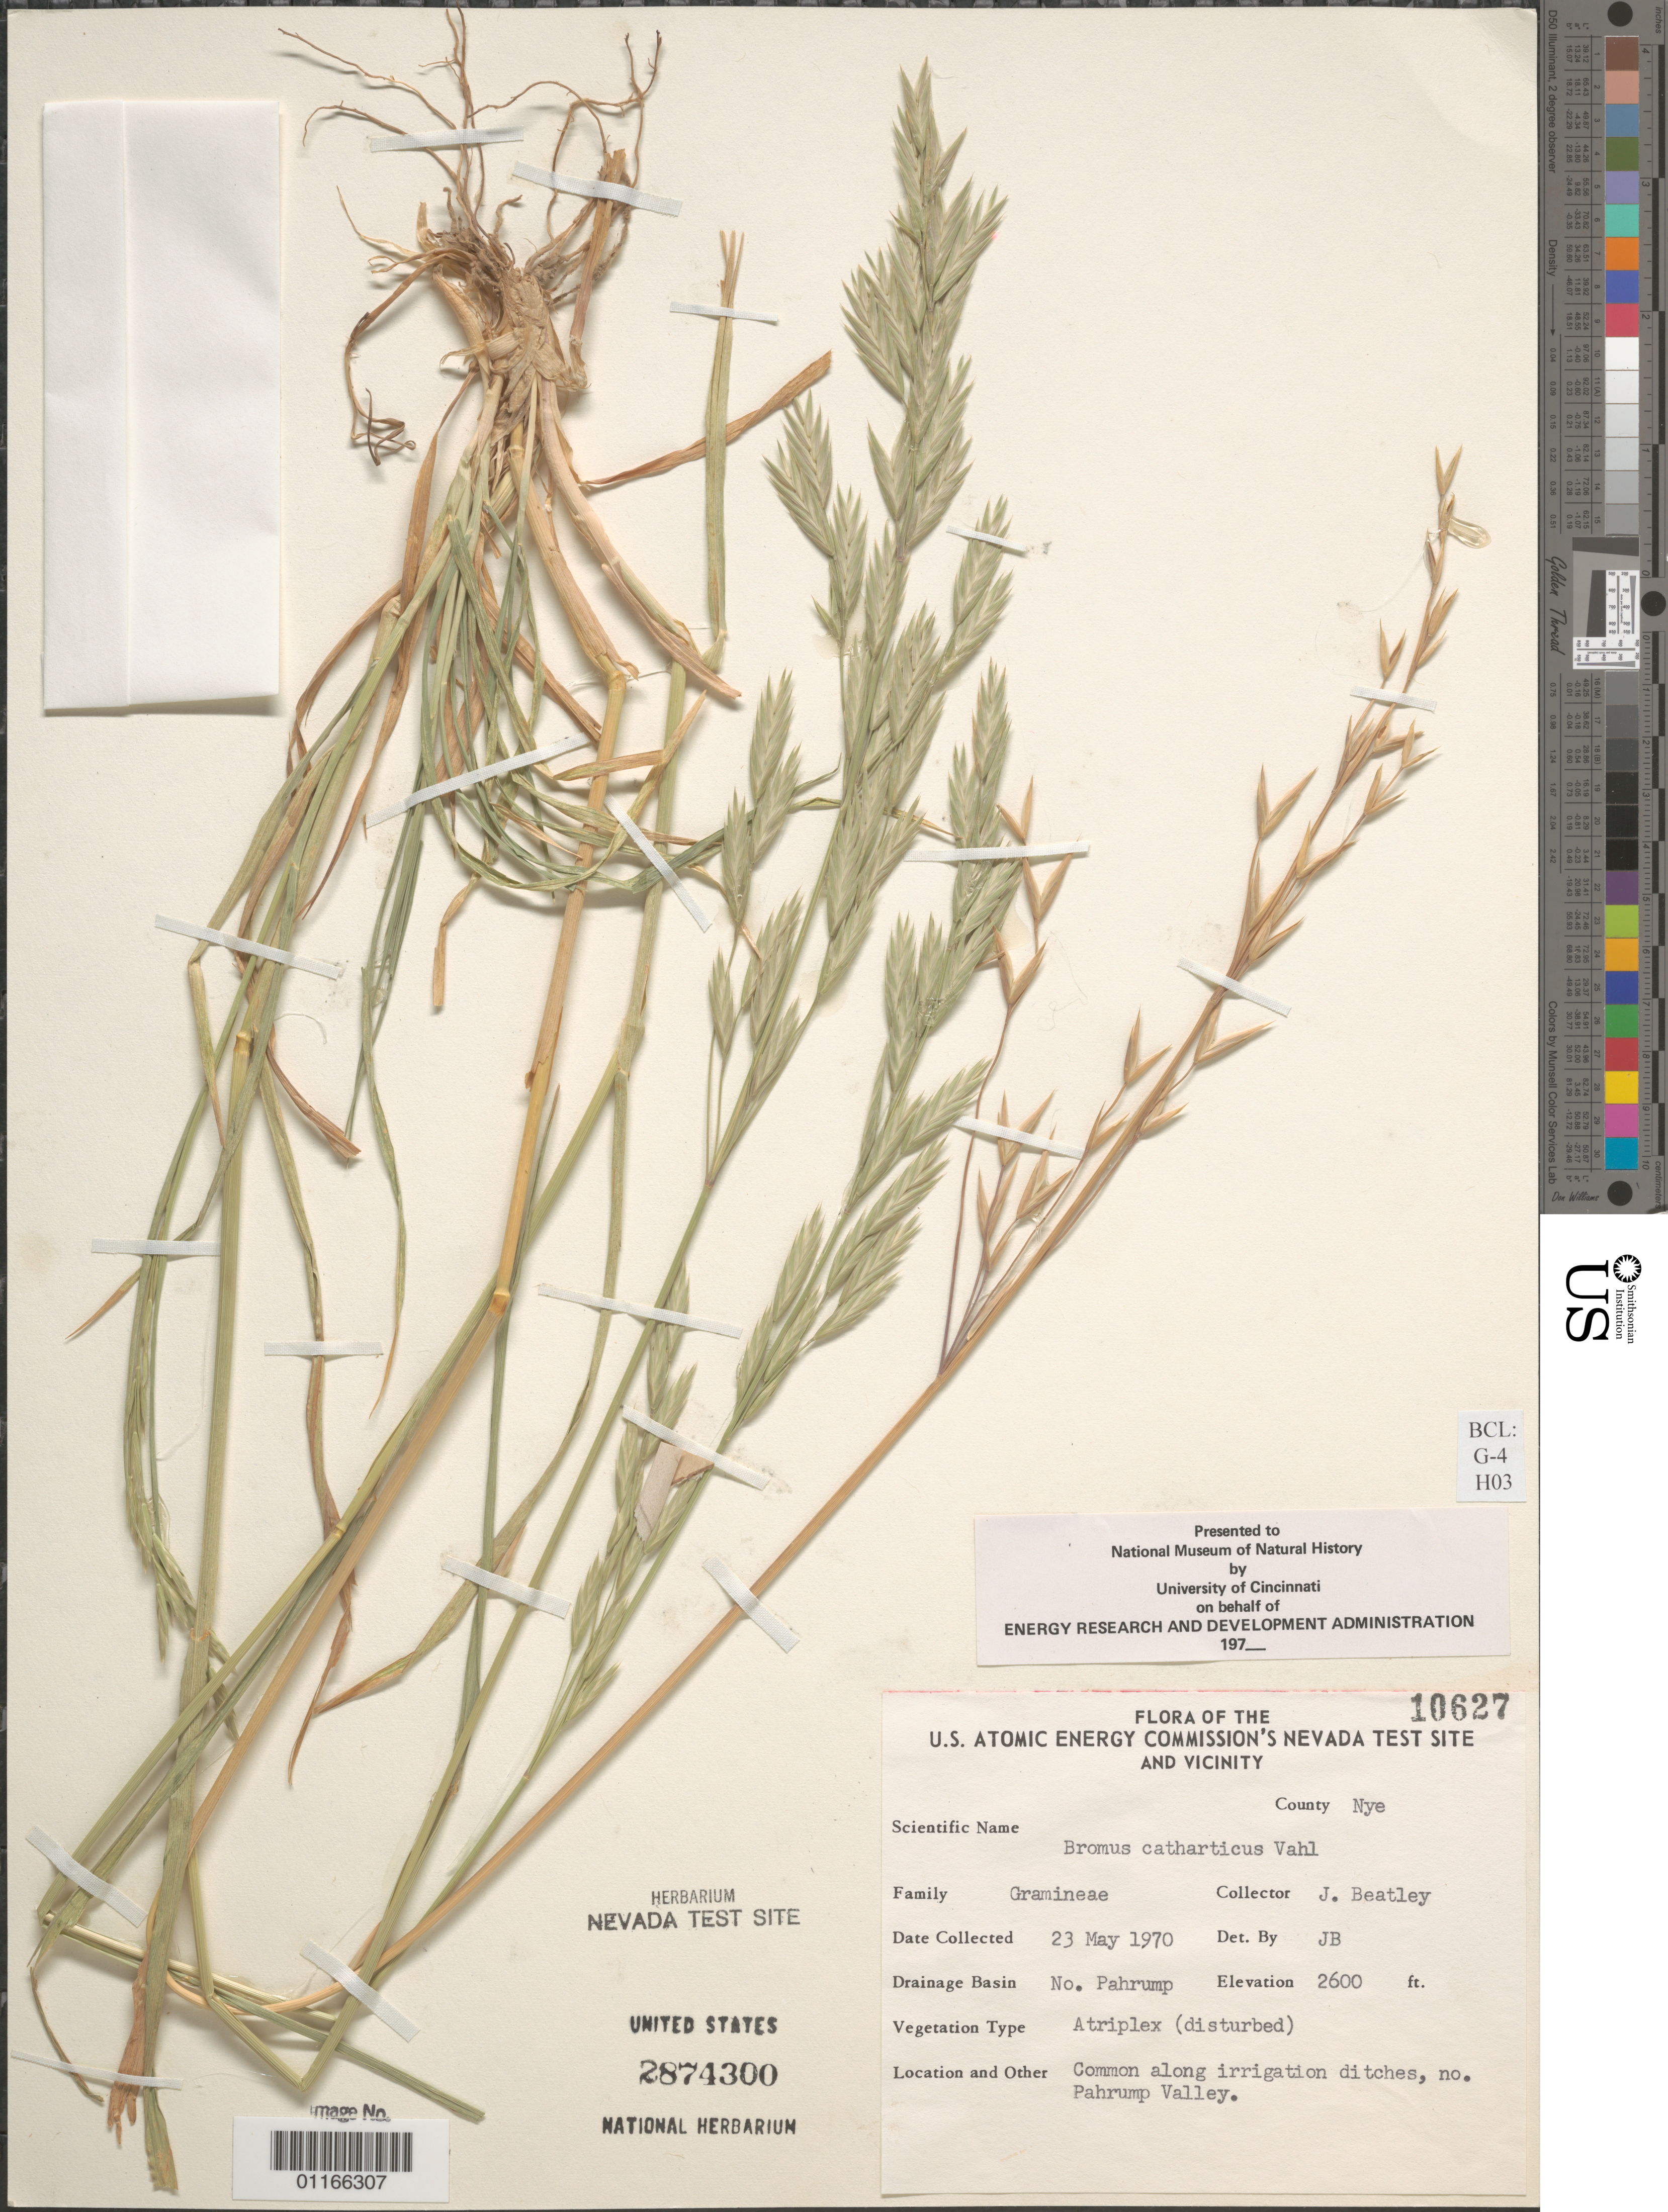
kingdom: Plantae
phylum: Tracheophyta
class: Liliopsida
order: Poales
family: Poaceae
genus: Bromus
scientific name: Bromus catharticus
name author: Vahl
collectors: J. C. Beatley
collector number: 10627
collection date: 1970-05-23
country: United States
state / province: Nevada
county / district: Nye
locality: Drainage Basin: No. Pahrump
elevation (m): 792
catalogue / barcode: US 2874300